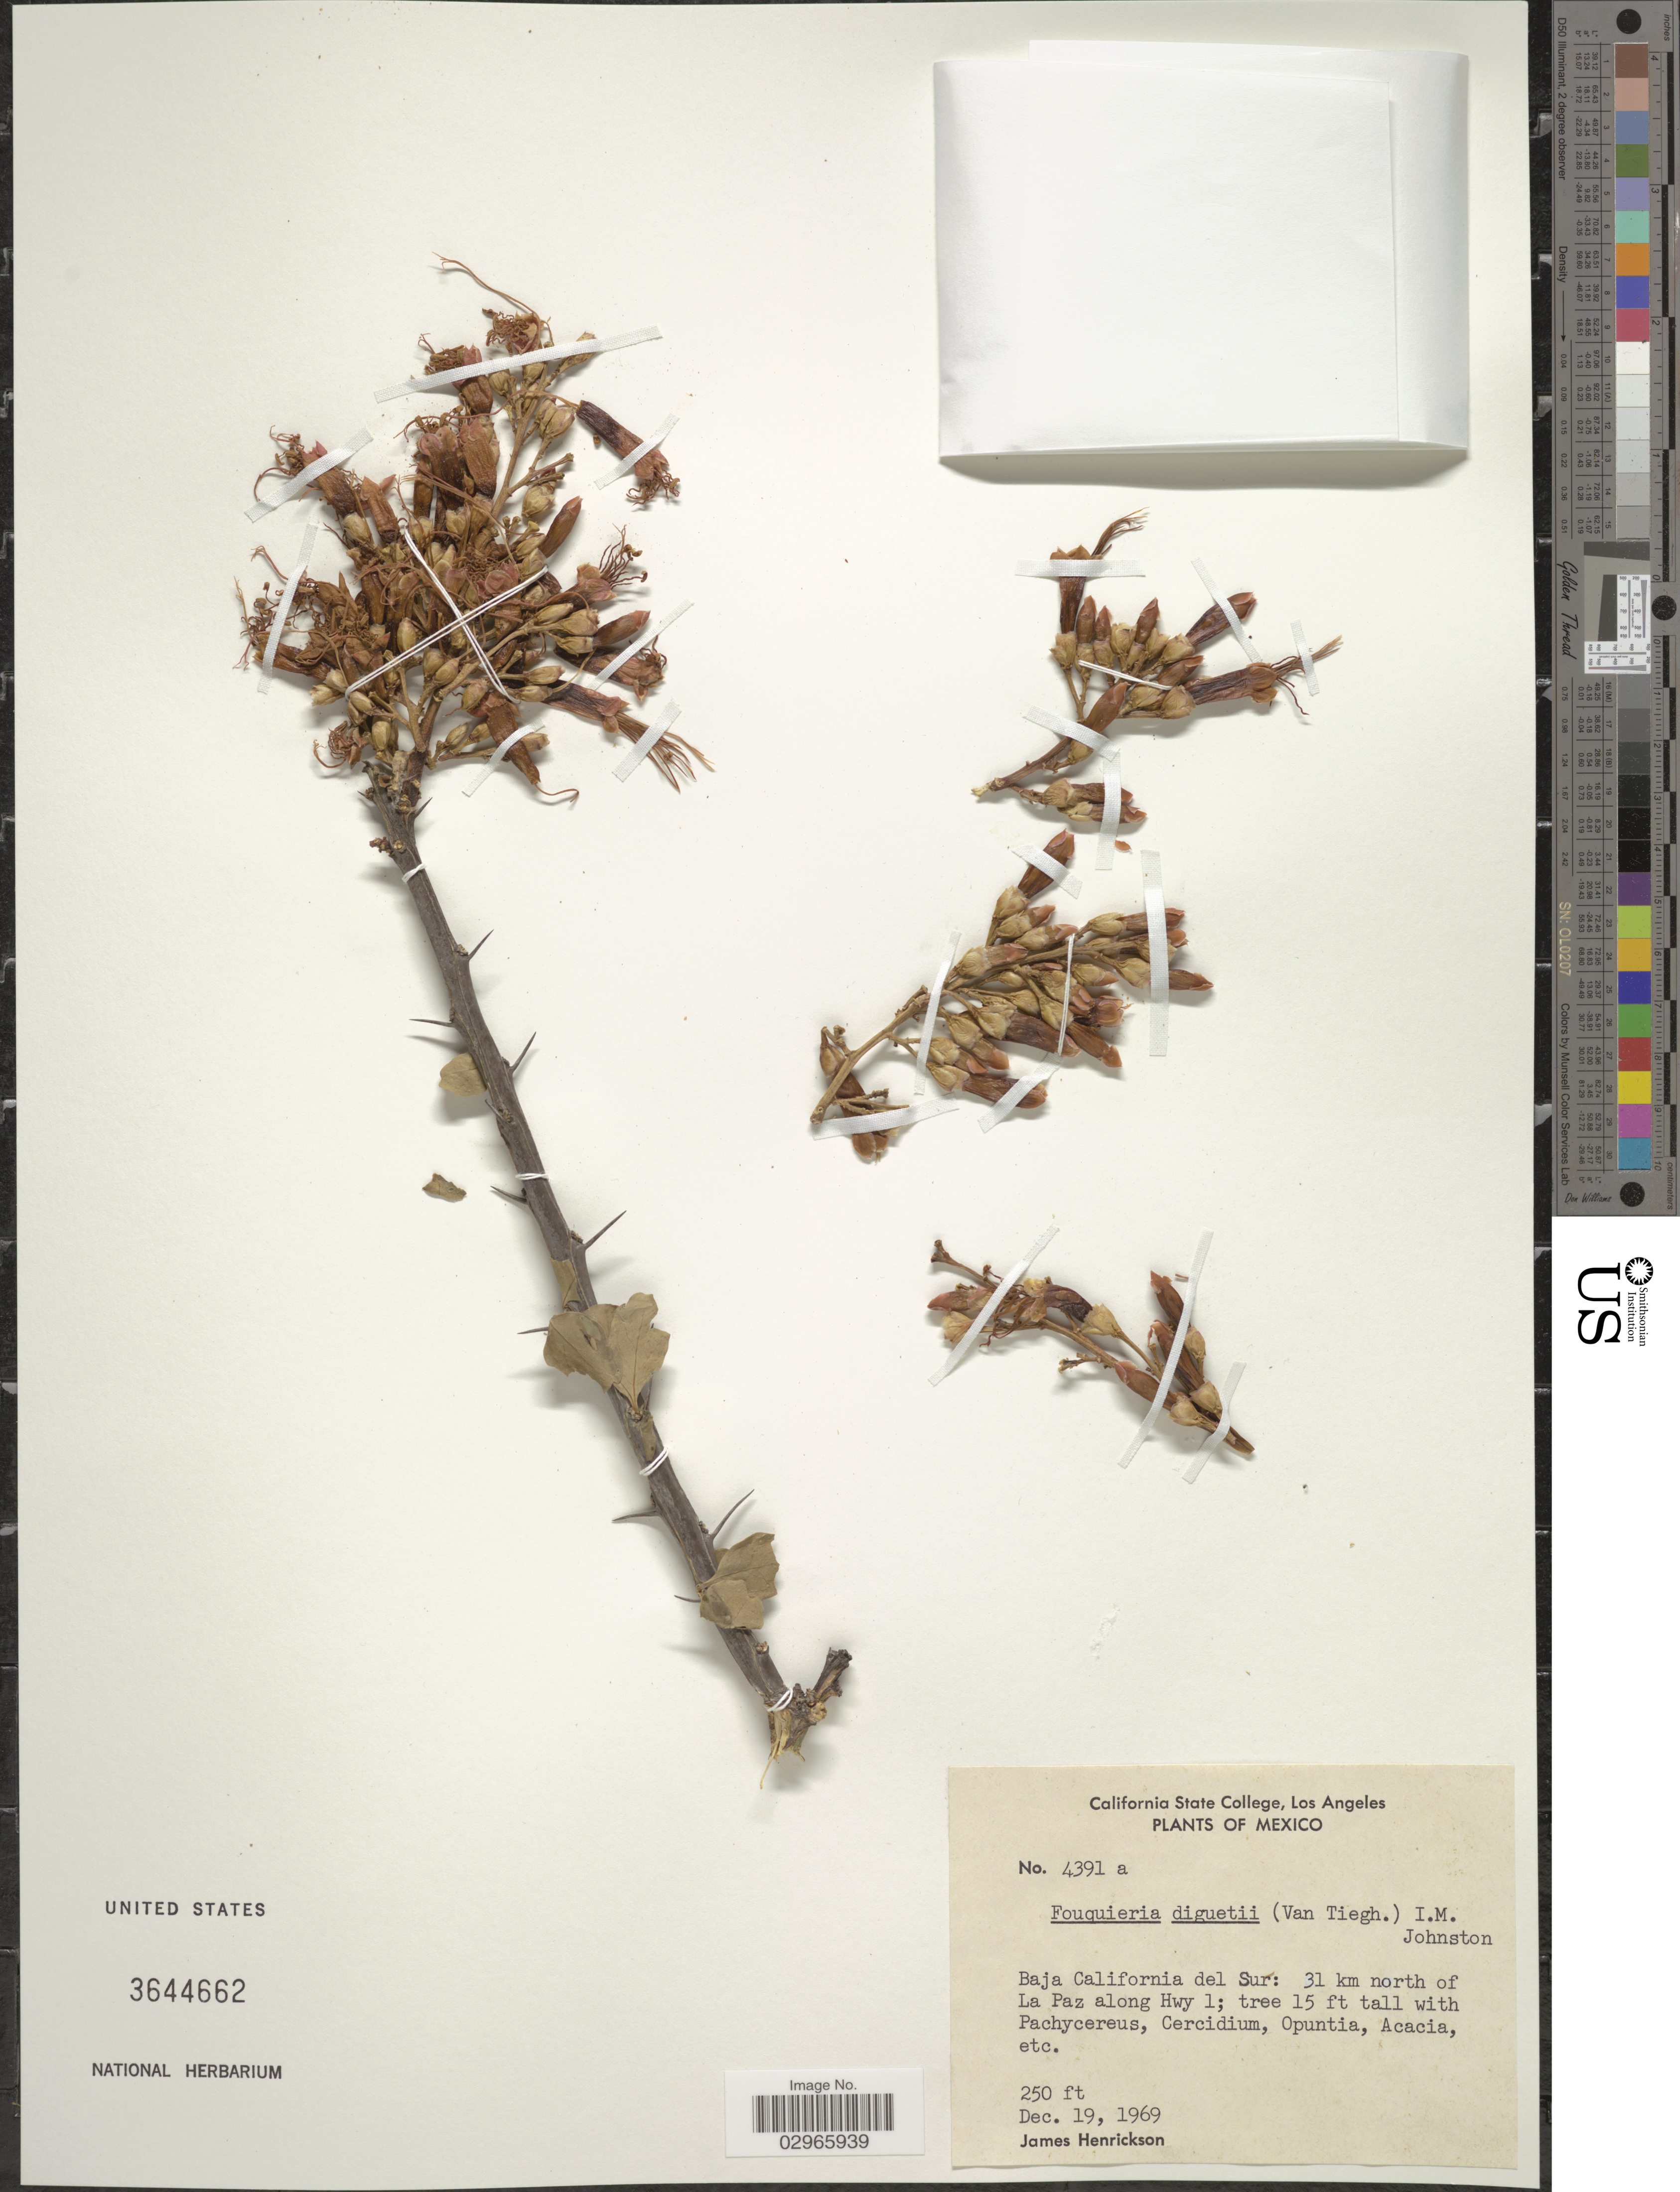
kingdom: Plantae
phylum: Tracheophyta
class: Magnoliopsida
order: Ericales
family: Fouquieriaceae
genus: Fouquieria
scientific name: Fouquieria diguetii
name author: (Tiegh.) I.M. Johnst.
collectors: J. S. Henrickson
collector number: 4391a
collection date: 1969-12-19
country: Mexico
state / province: Baja California Sur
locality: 31 km north of La Paz along Hwy 1.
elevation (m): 76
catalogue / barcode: US 3644662